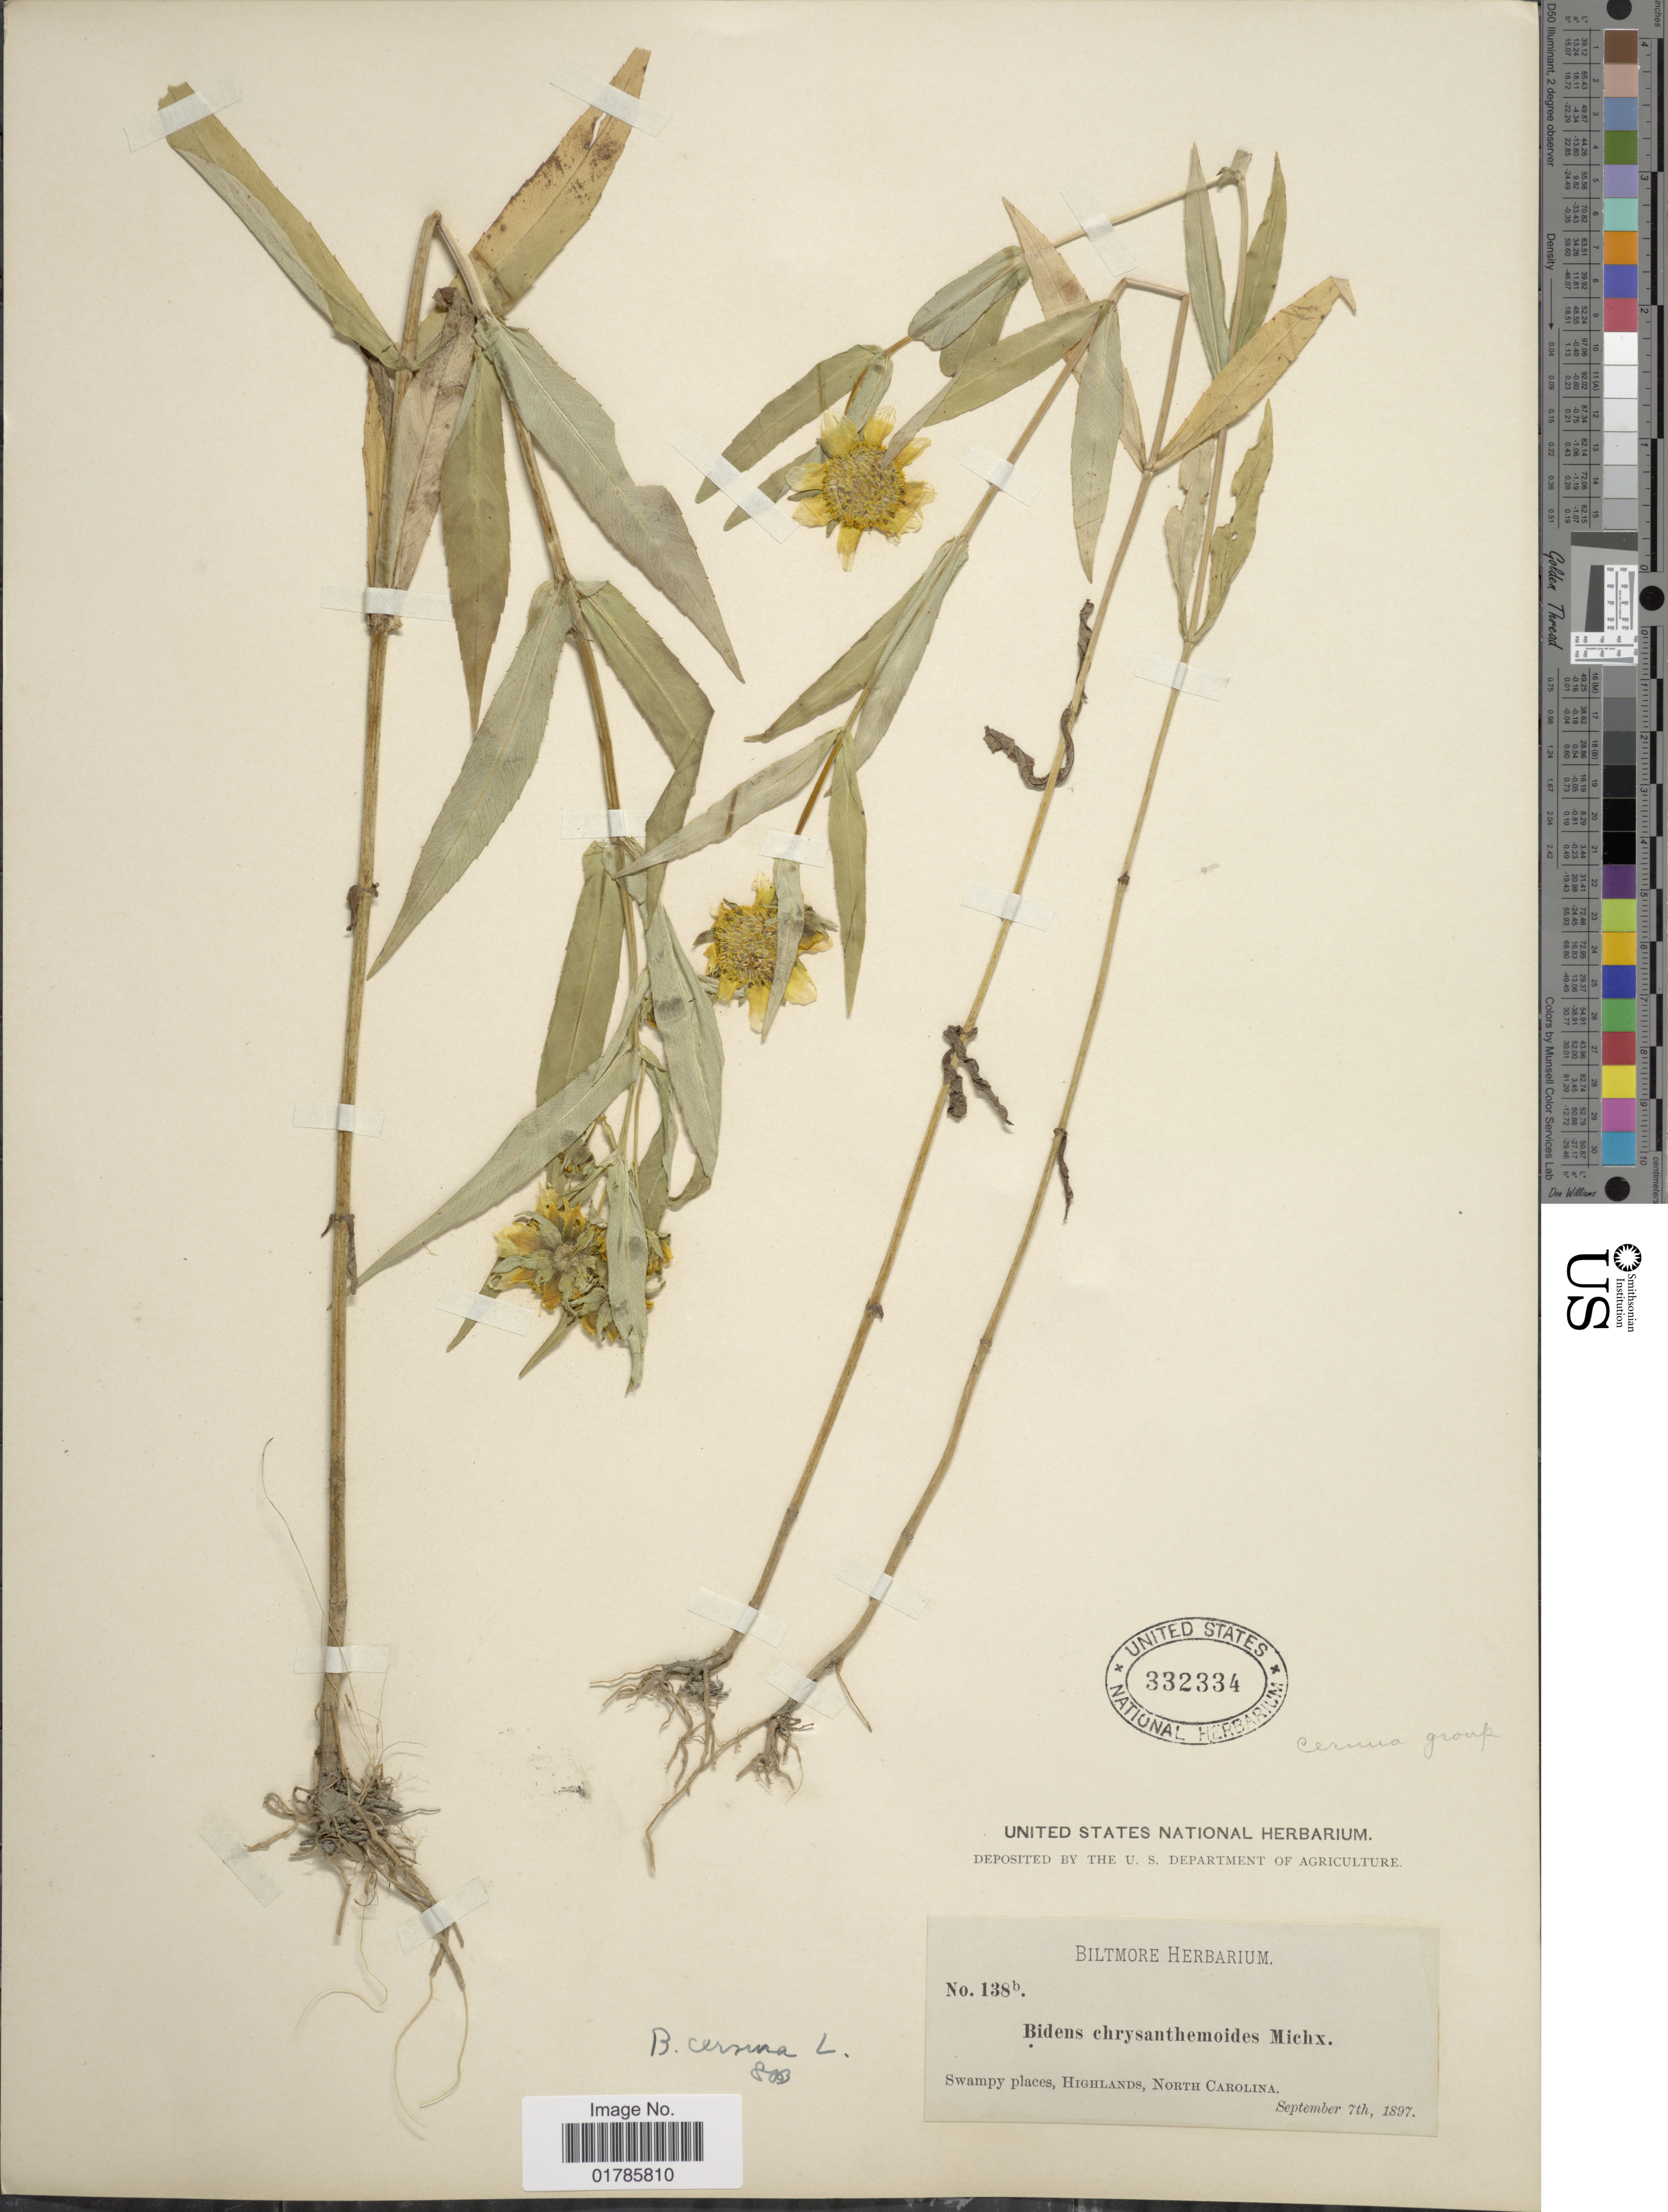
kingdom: Plantae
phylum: Tracheophyta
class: Magnoliopsida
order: Asterales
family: Asteraceae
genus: Bidens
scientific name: Bidens cernua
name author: L.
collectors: ex herb. Biltmore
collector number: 138b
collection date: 1897-09-07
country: United States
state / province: North Carolina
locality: Highlands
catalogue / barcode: US 332334